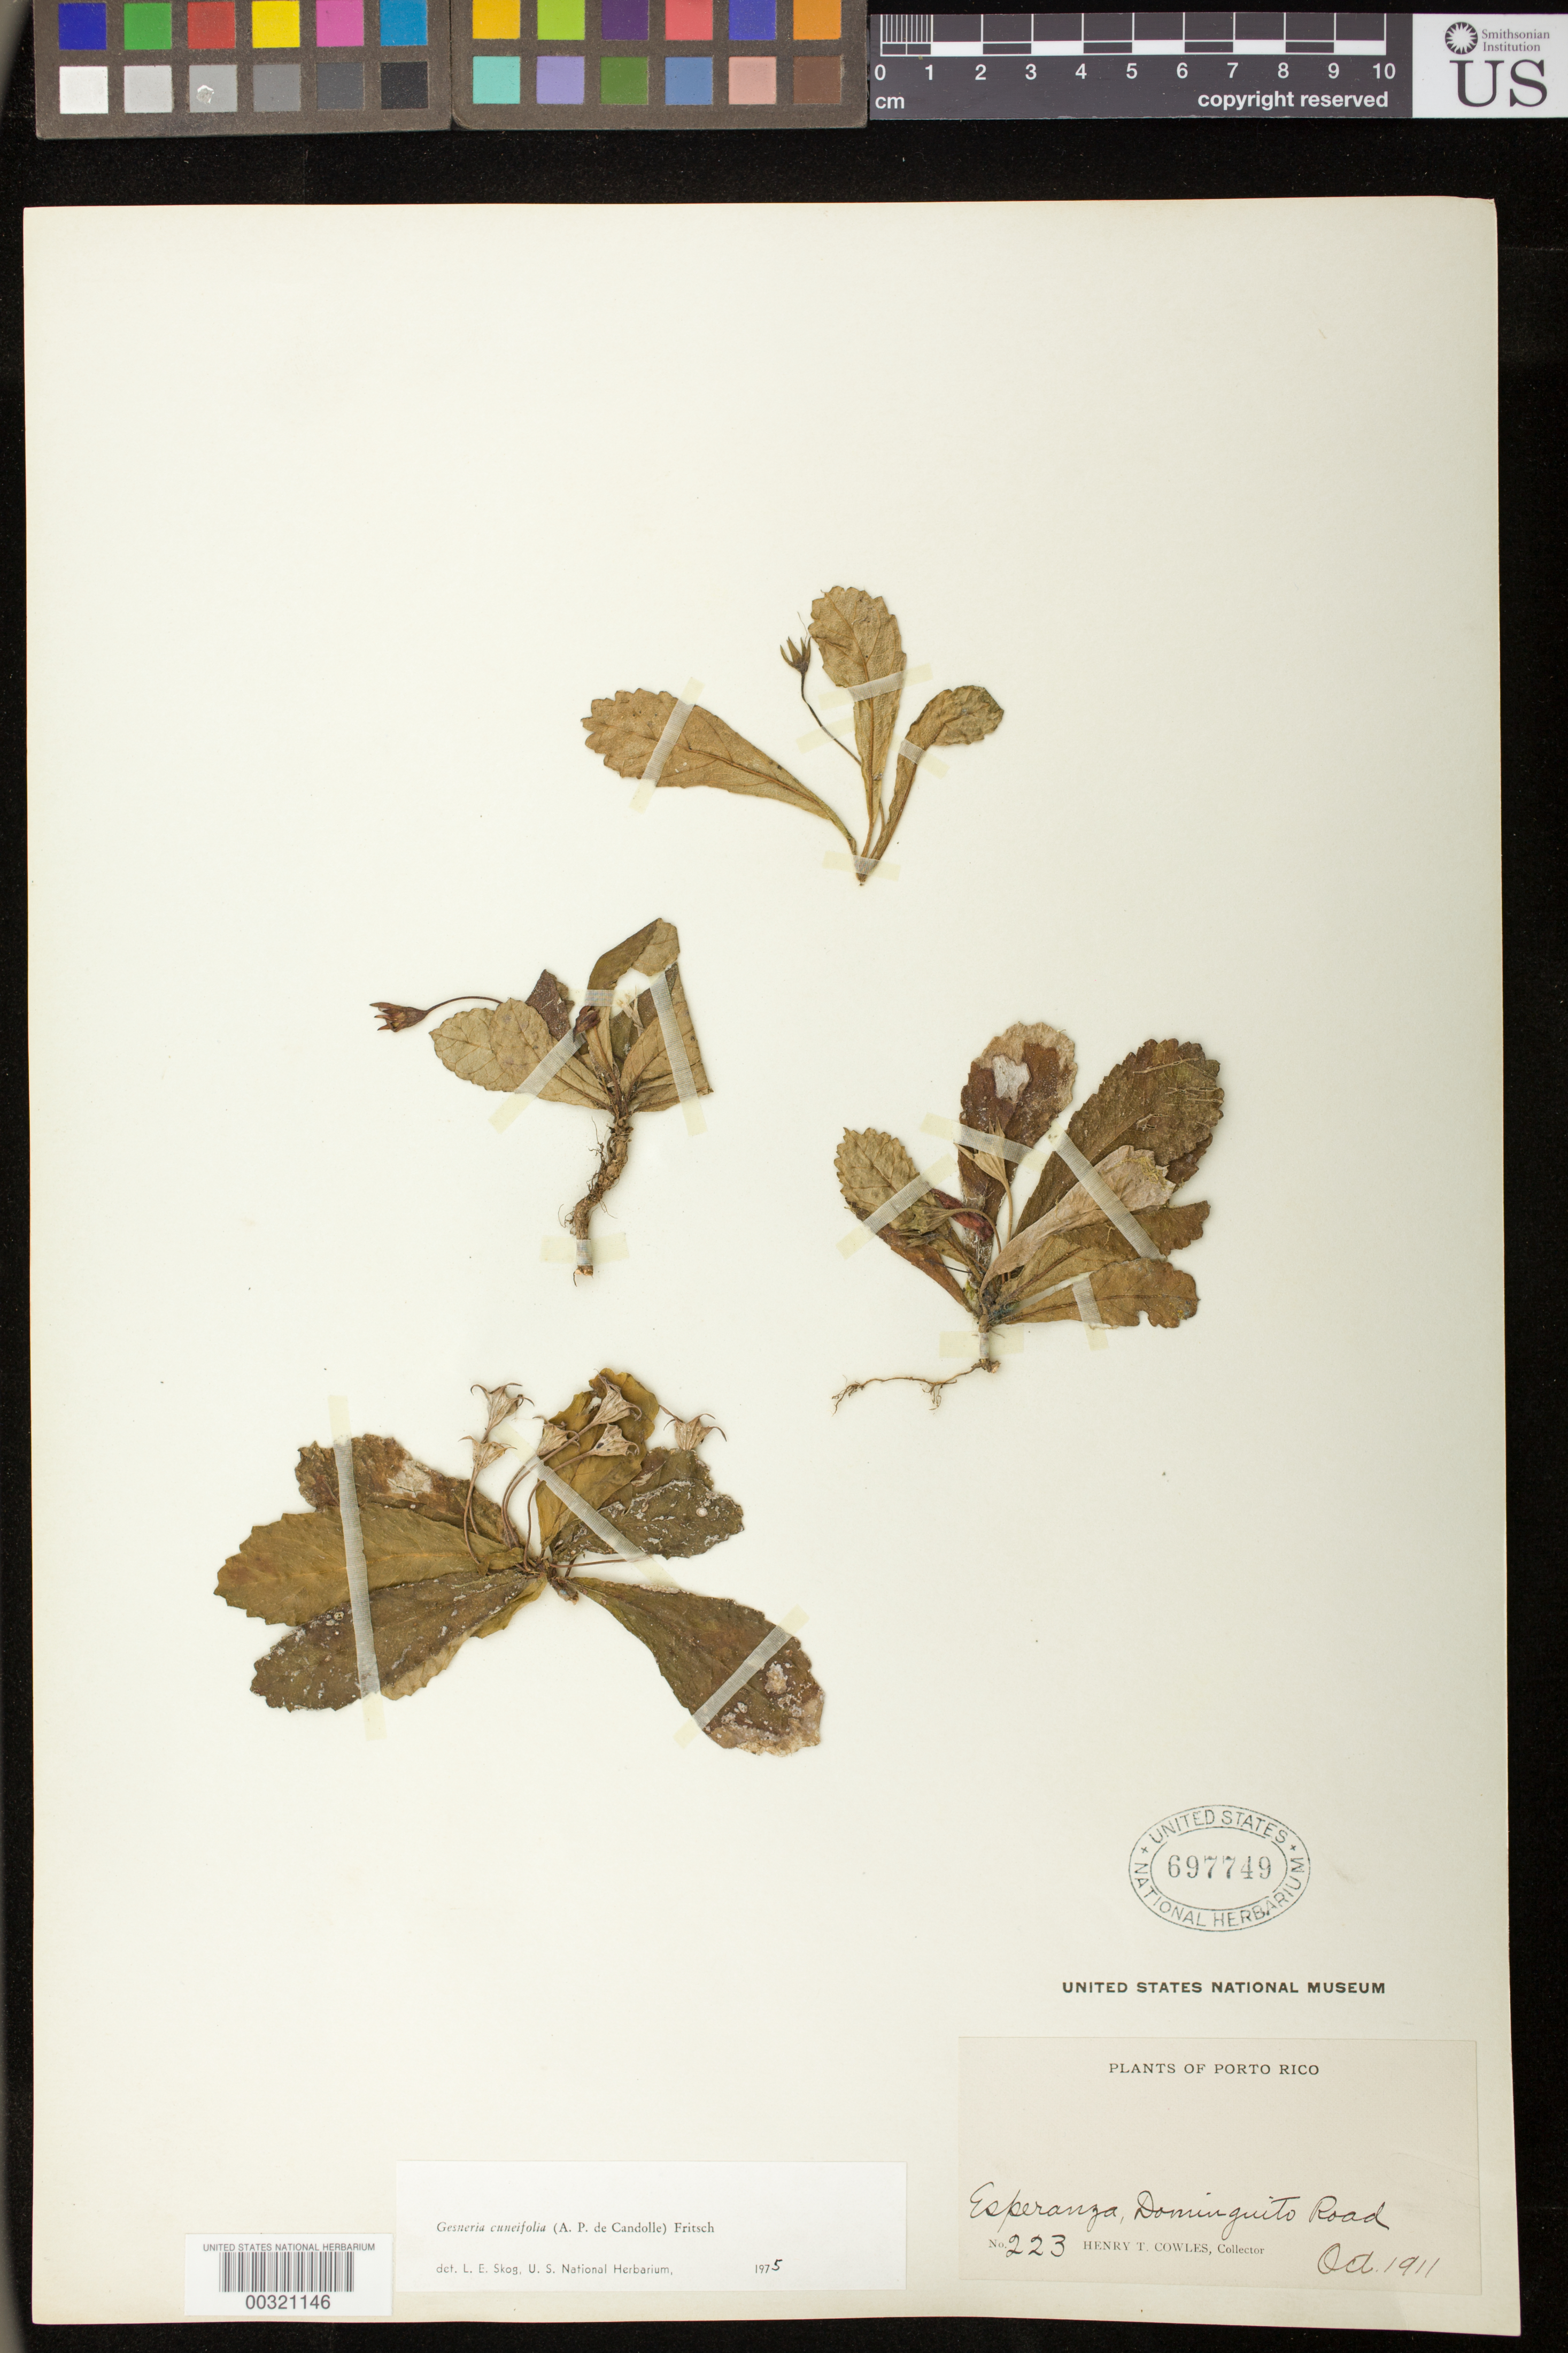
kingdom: Plantae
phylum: Tracheophyta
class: Magnoliopsida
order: Lamiales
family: Gesneriaceae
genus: Gesneria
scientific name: Gesneria cuneifolia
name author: (DC.) Fritsch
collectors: H. Cowles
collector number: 223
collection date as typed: Oct 1911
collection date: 1911-10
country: Puerto Rico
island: Puerto Rico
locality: Esperanza, Dominguito Road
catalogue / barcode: US 697749